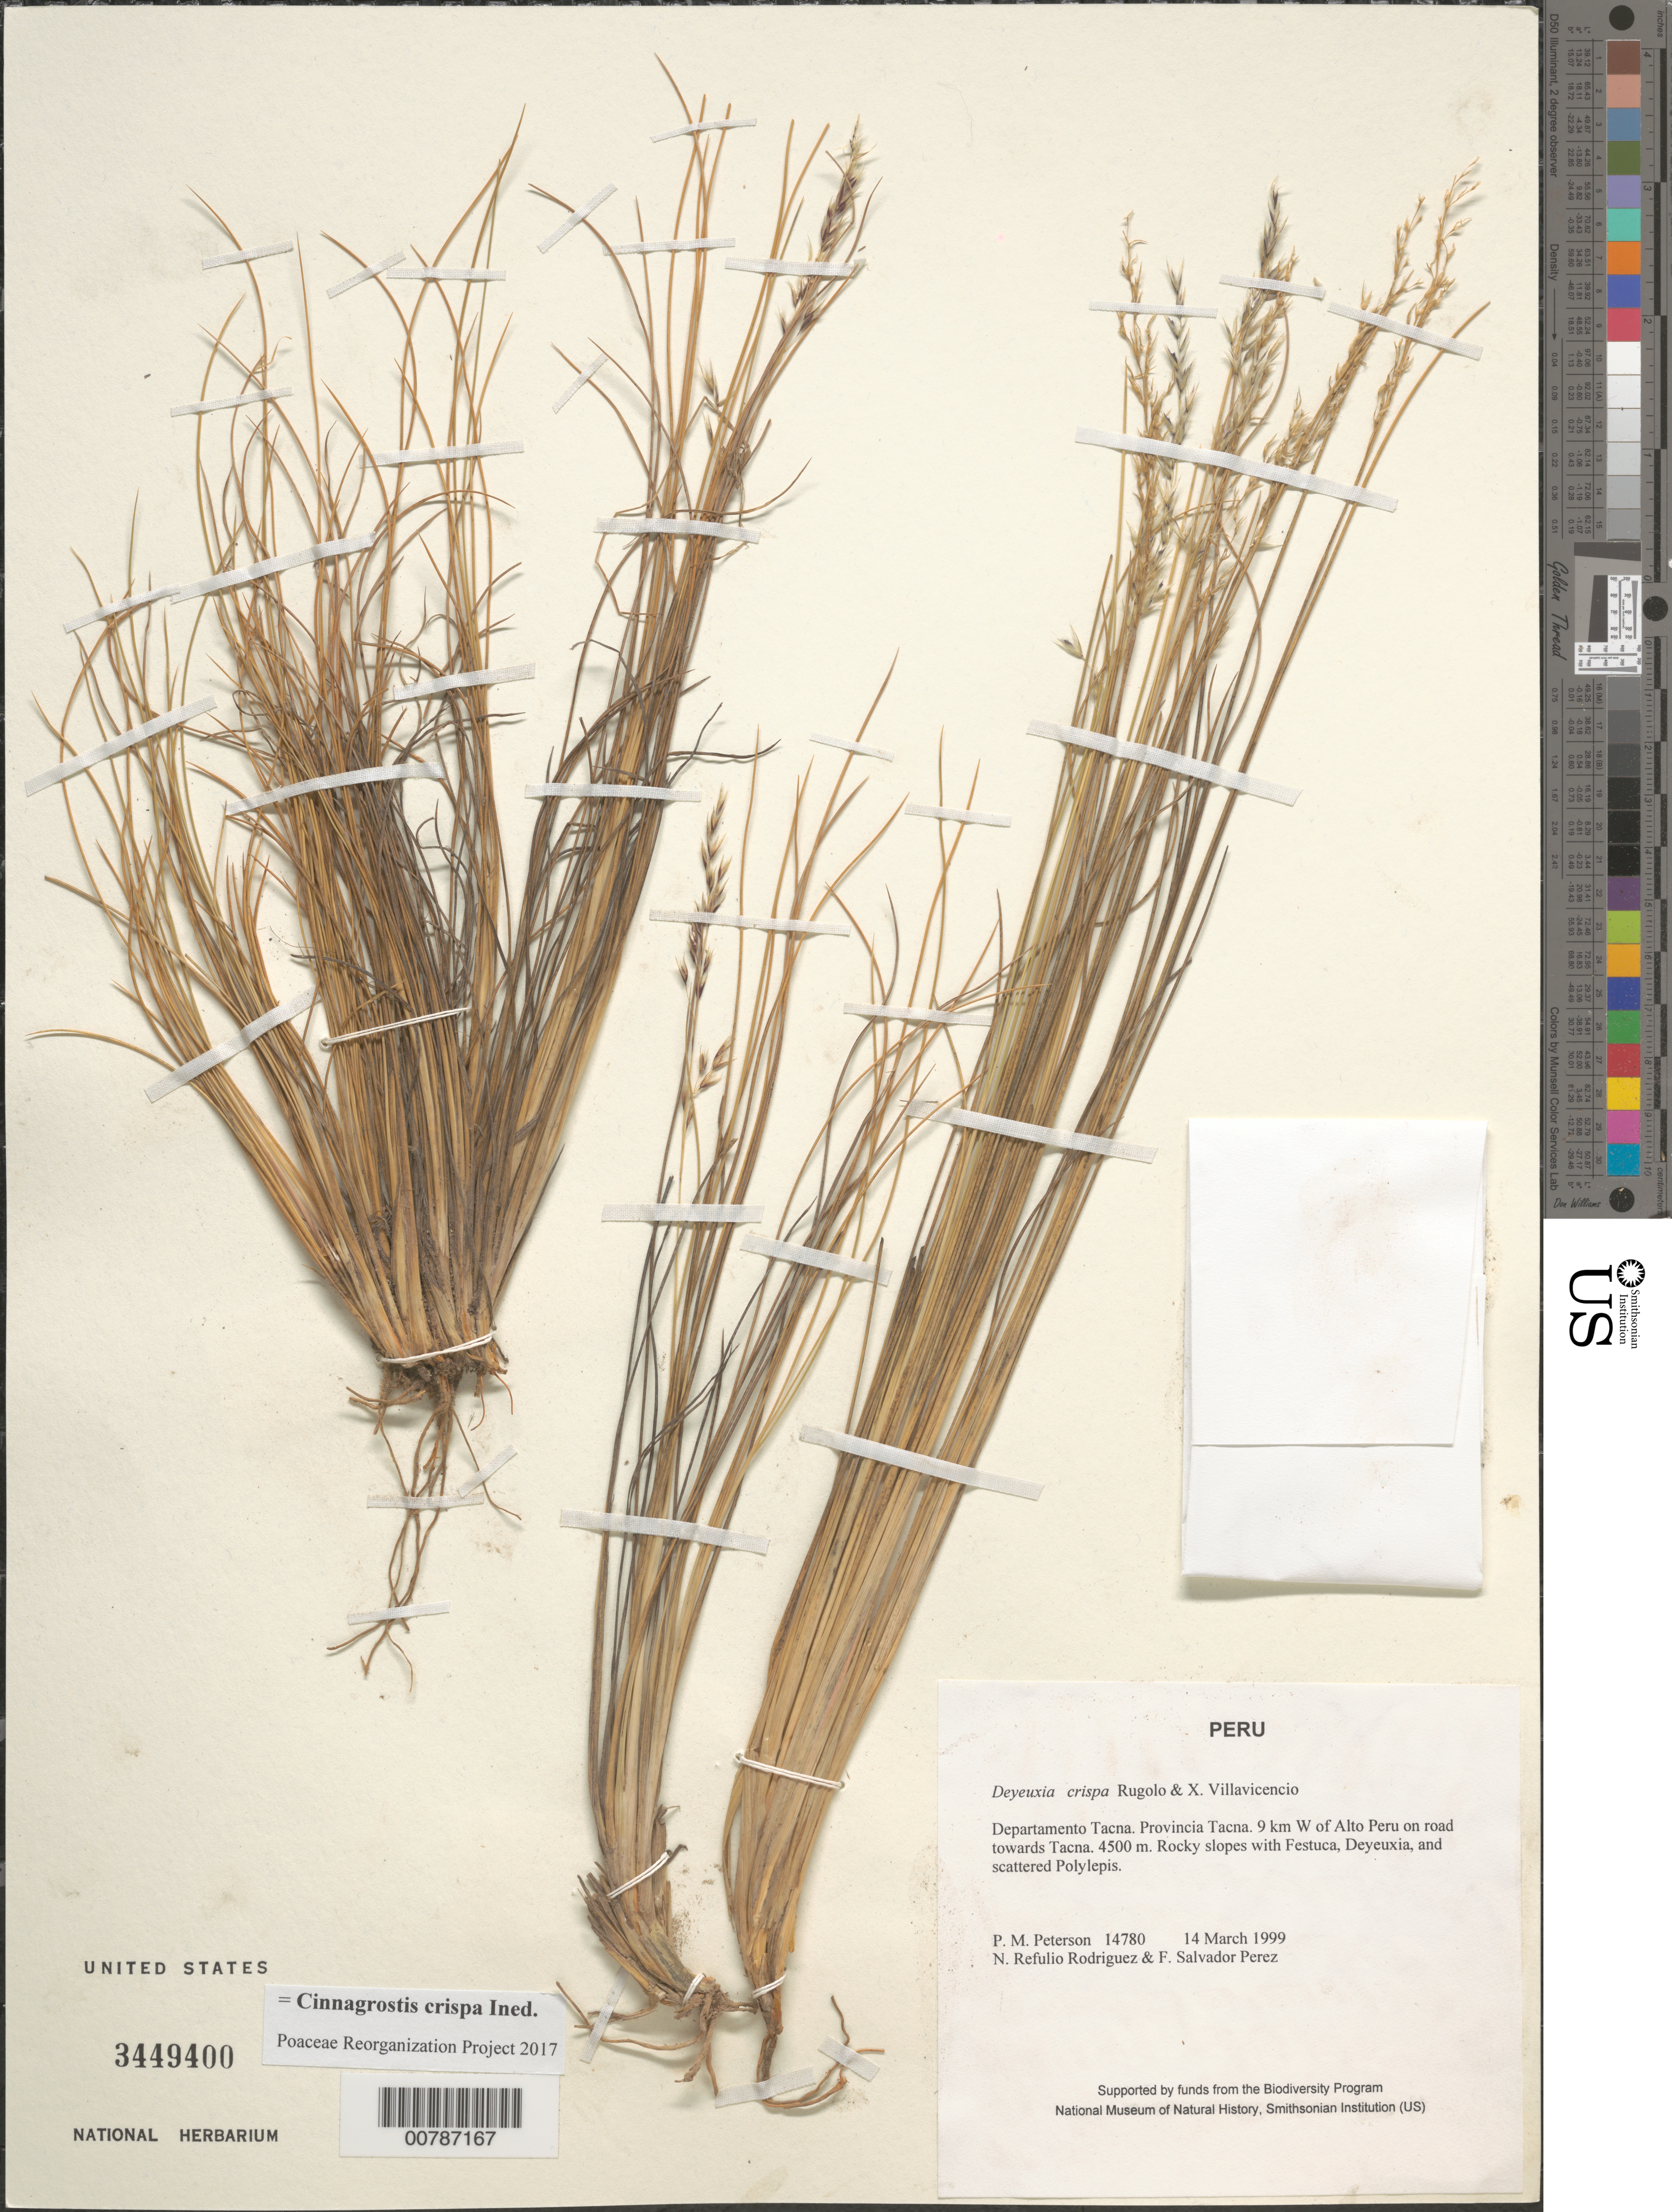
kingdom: Plantae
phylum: Tracheophyta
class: Liliopsida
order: Poales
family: Poaceae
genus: Cinnagrostis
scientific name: Cinnagrostis crispa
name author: (Rúgolo & Villav.) P.M. Peterson et al.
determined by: Poaceae Reorganization Project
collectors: P. M. Peterson, N. Refulio-Rodríguez & F. Salvador Perez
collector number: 14780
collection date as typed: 14 Mar 1999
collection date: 1999-03-14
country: Peru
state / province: Tacna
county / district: Tacna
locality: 9 km W of Alto Peru on road towards Tacna.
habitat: Rocky slopes with Festuca, Deyeuxia and scattered Polylepis.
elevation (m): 4500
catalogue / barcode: US 3449400